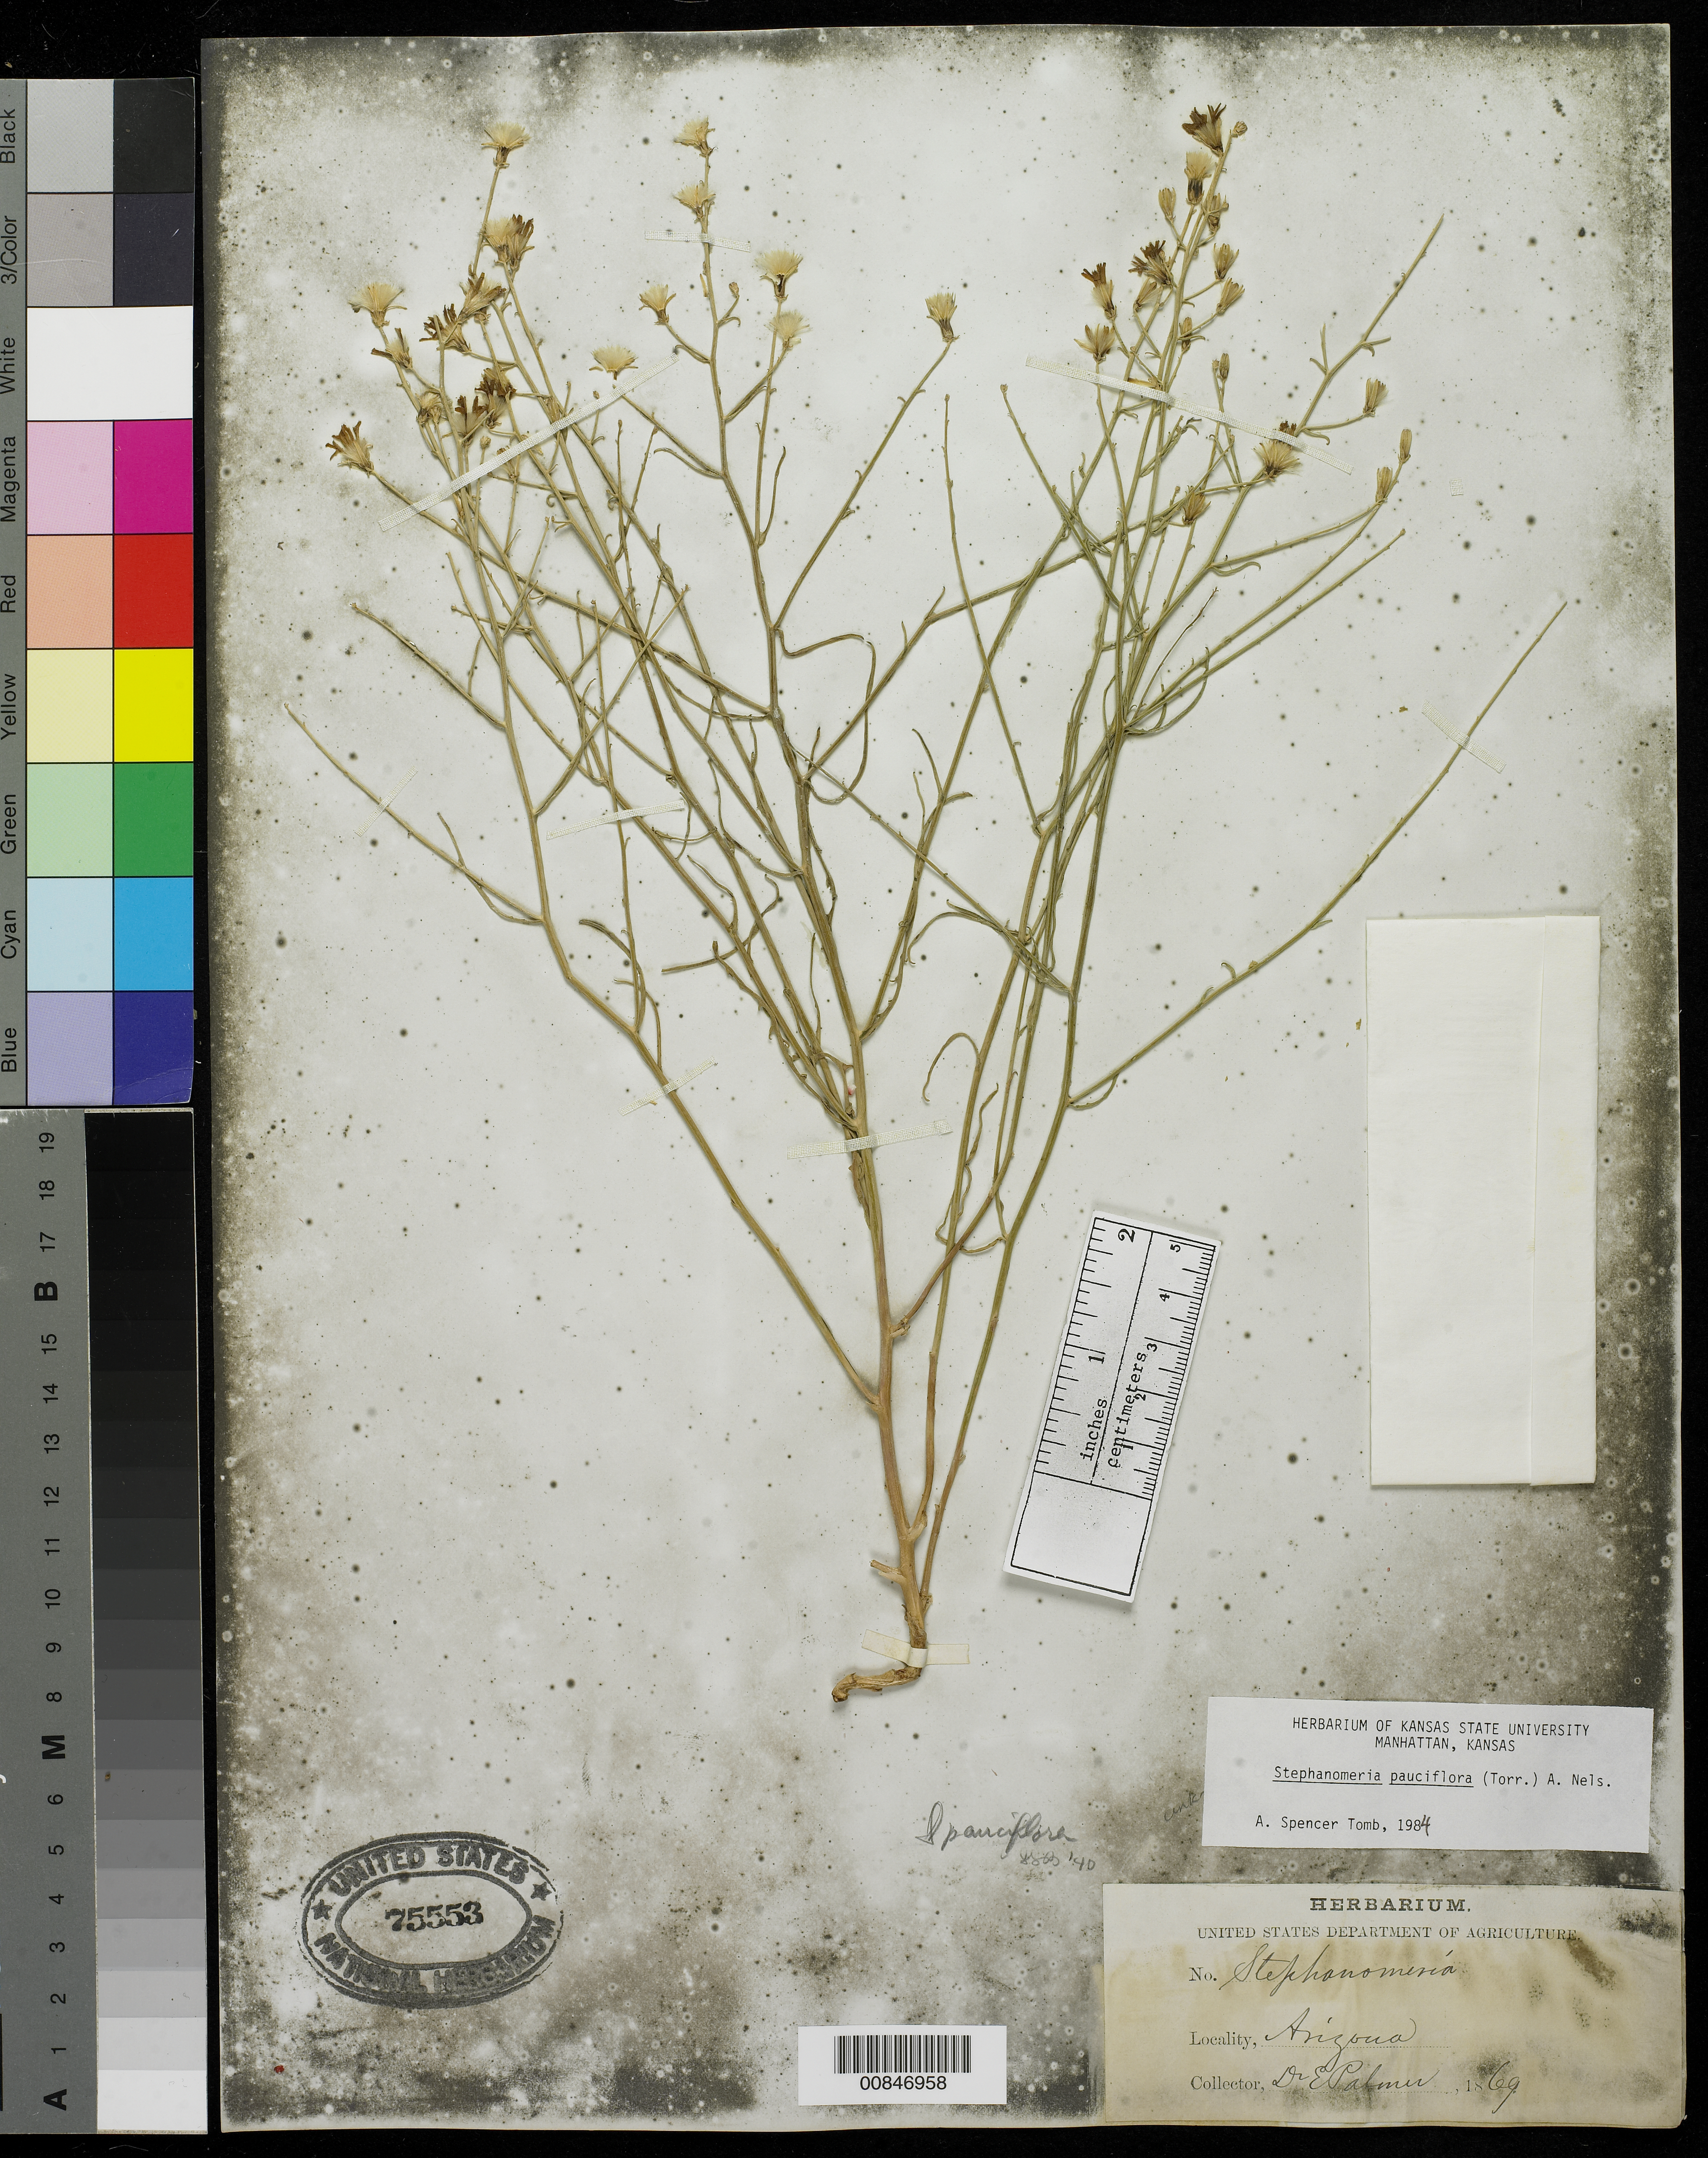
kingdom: Plantae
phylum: Tracheophyta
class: Magnoliopsida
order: Asterales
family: Asteraceae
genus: Stephanomeria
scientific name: Stephanomeria pauciflora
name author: (Torr.) A. Nelson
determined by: Tomb, A. S.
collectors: E. Palmer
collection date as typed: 1869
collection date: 1869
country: United States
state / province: Arizona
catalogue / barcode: US 75553